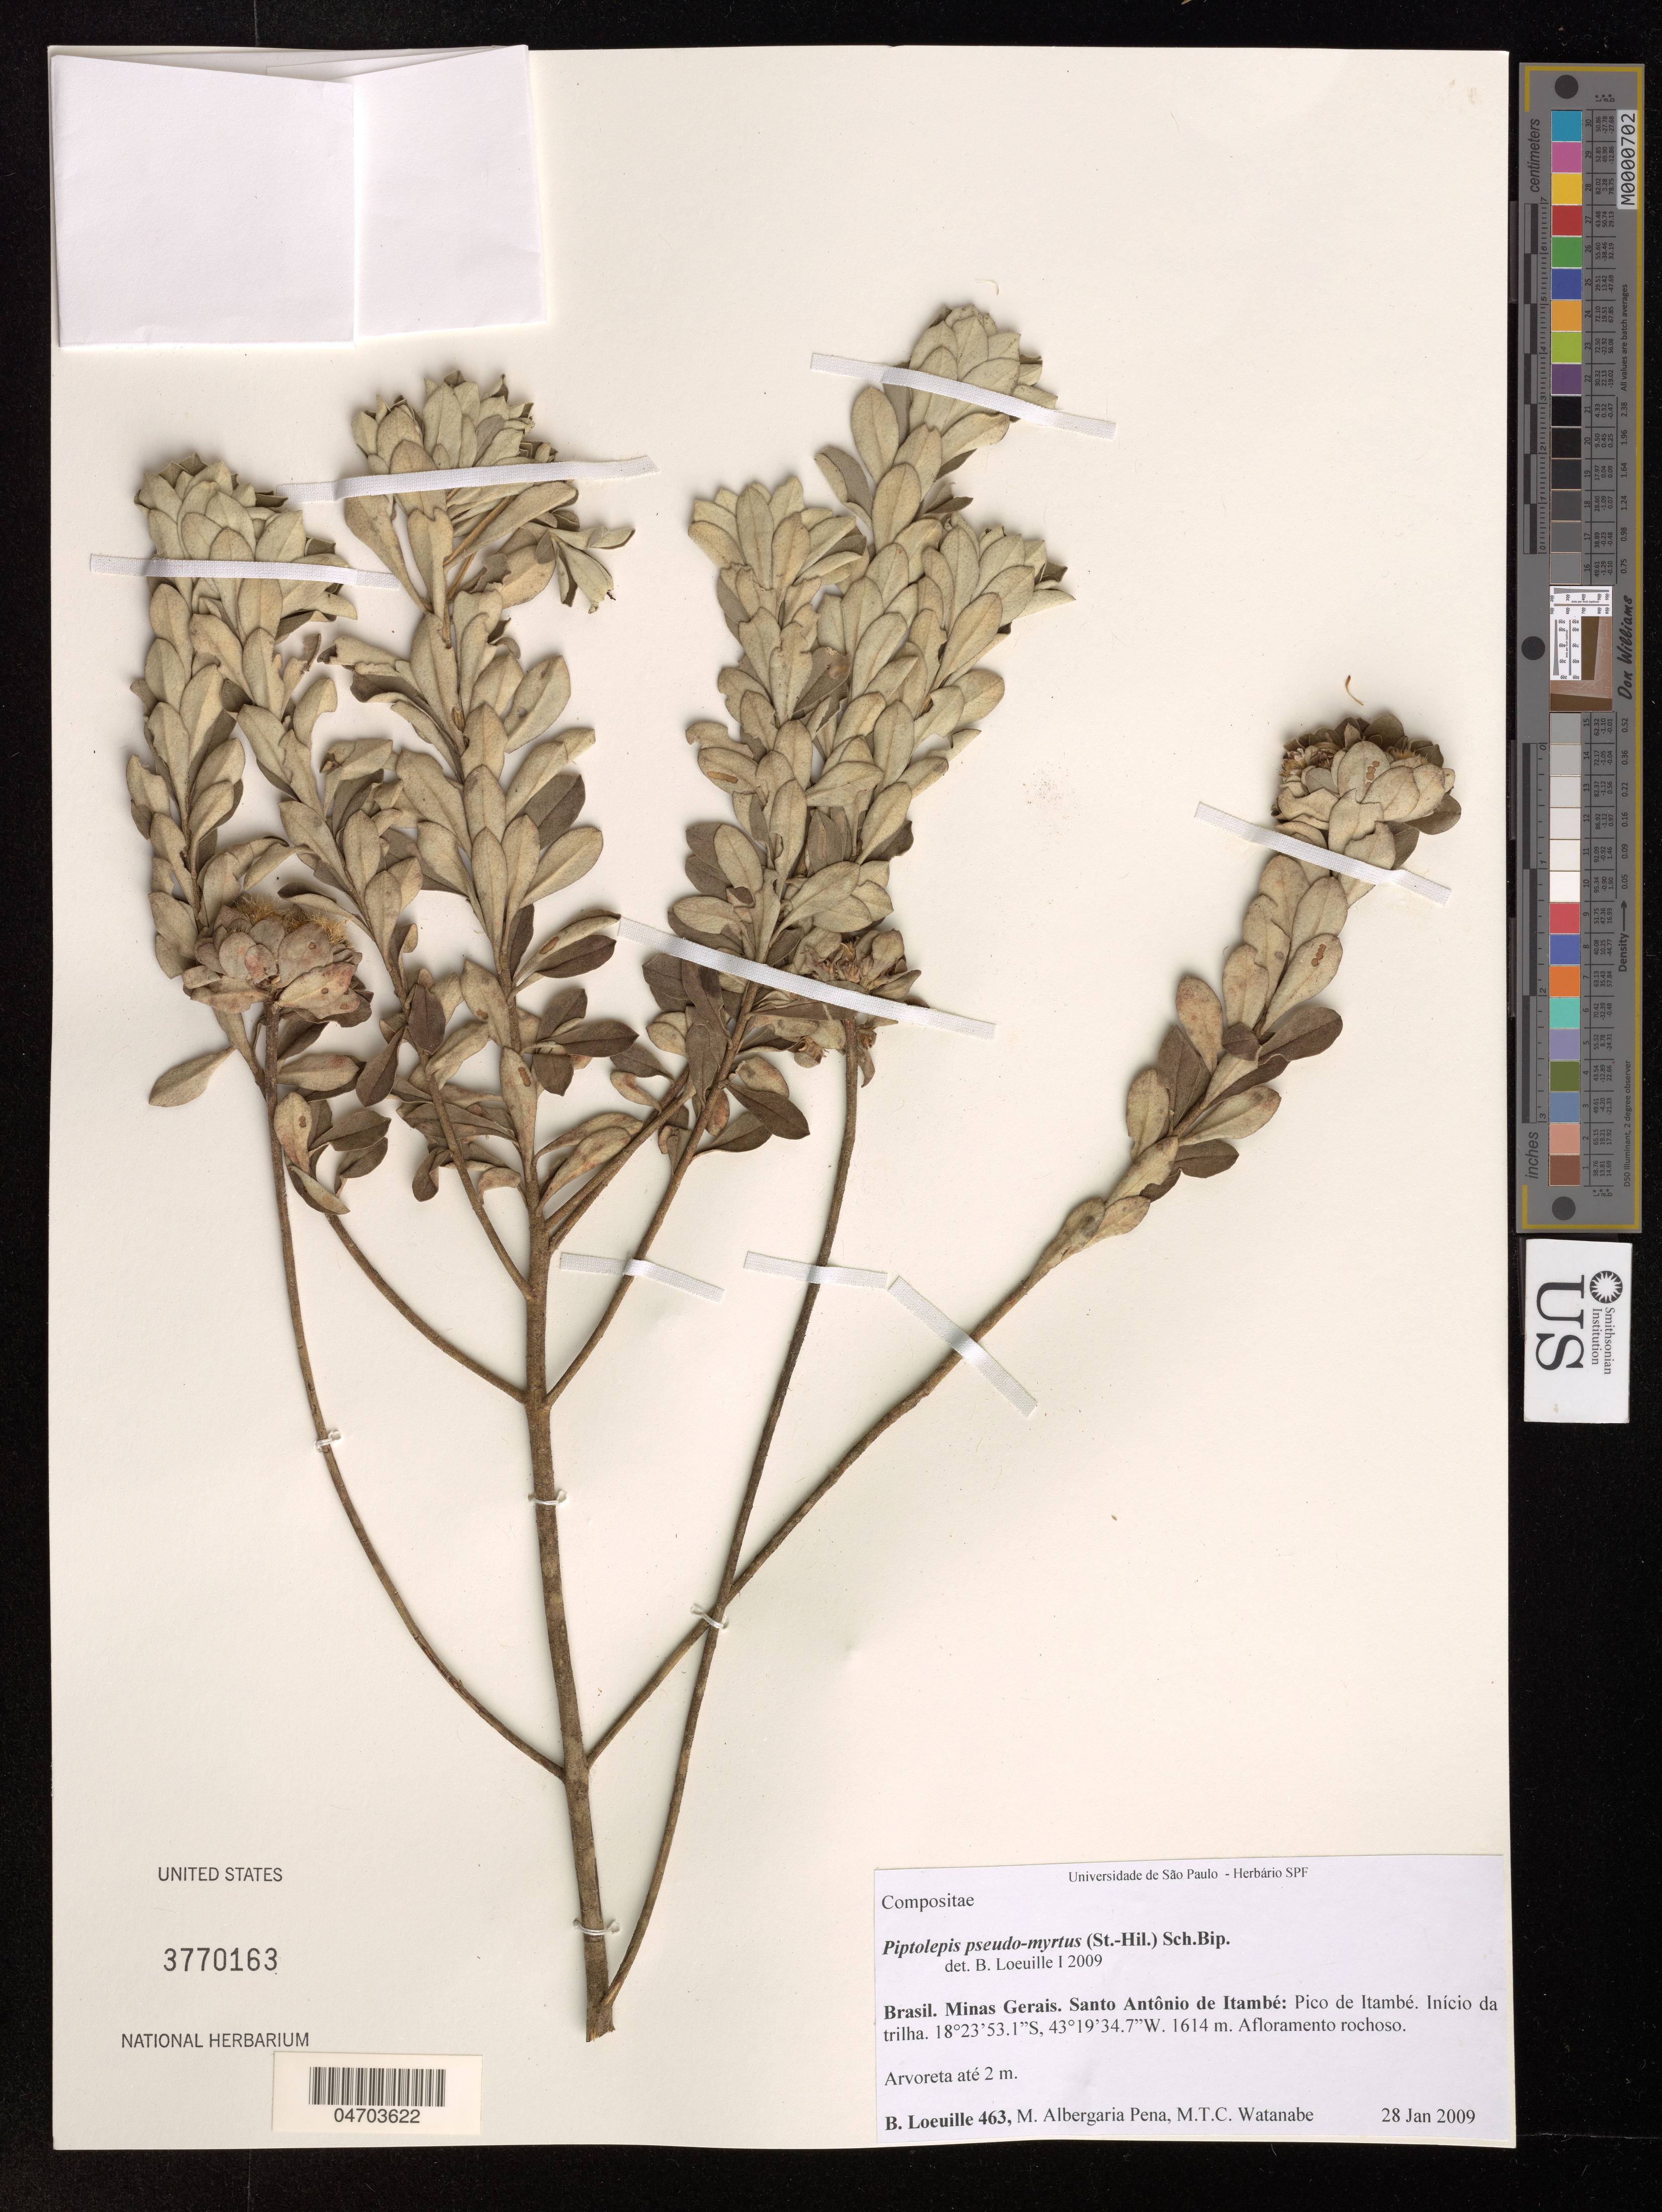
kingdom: Plantae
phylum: Tracheophyta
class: Magnoliopsida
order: Asterales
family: Asteraceae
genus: Piptolepis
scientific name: Piptolepis pseudo-myrtus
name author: (A. St.-Hil.) Sch. Bip.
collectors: B. Leouille & M. Albergaria Pena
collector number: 463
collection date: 2009-01-28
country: Brazil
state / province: Minas Gerais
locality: Santo Antônio de Itambé: Pico de Itambé, Início da trilha.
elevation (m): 1614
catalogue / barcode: US 3770163